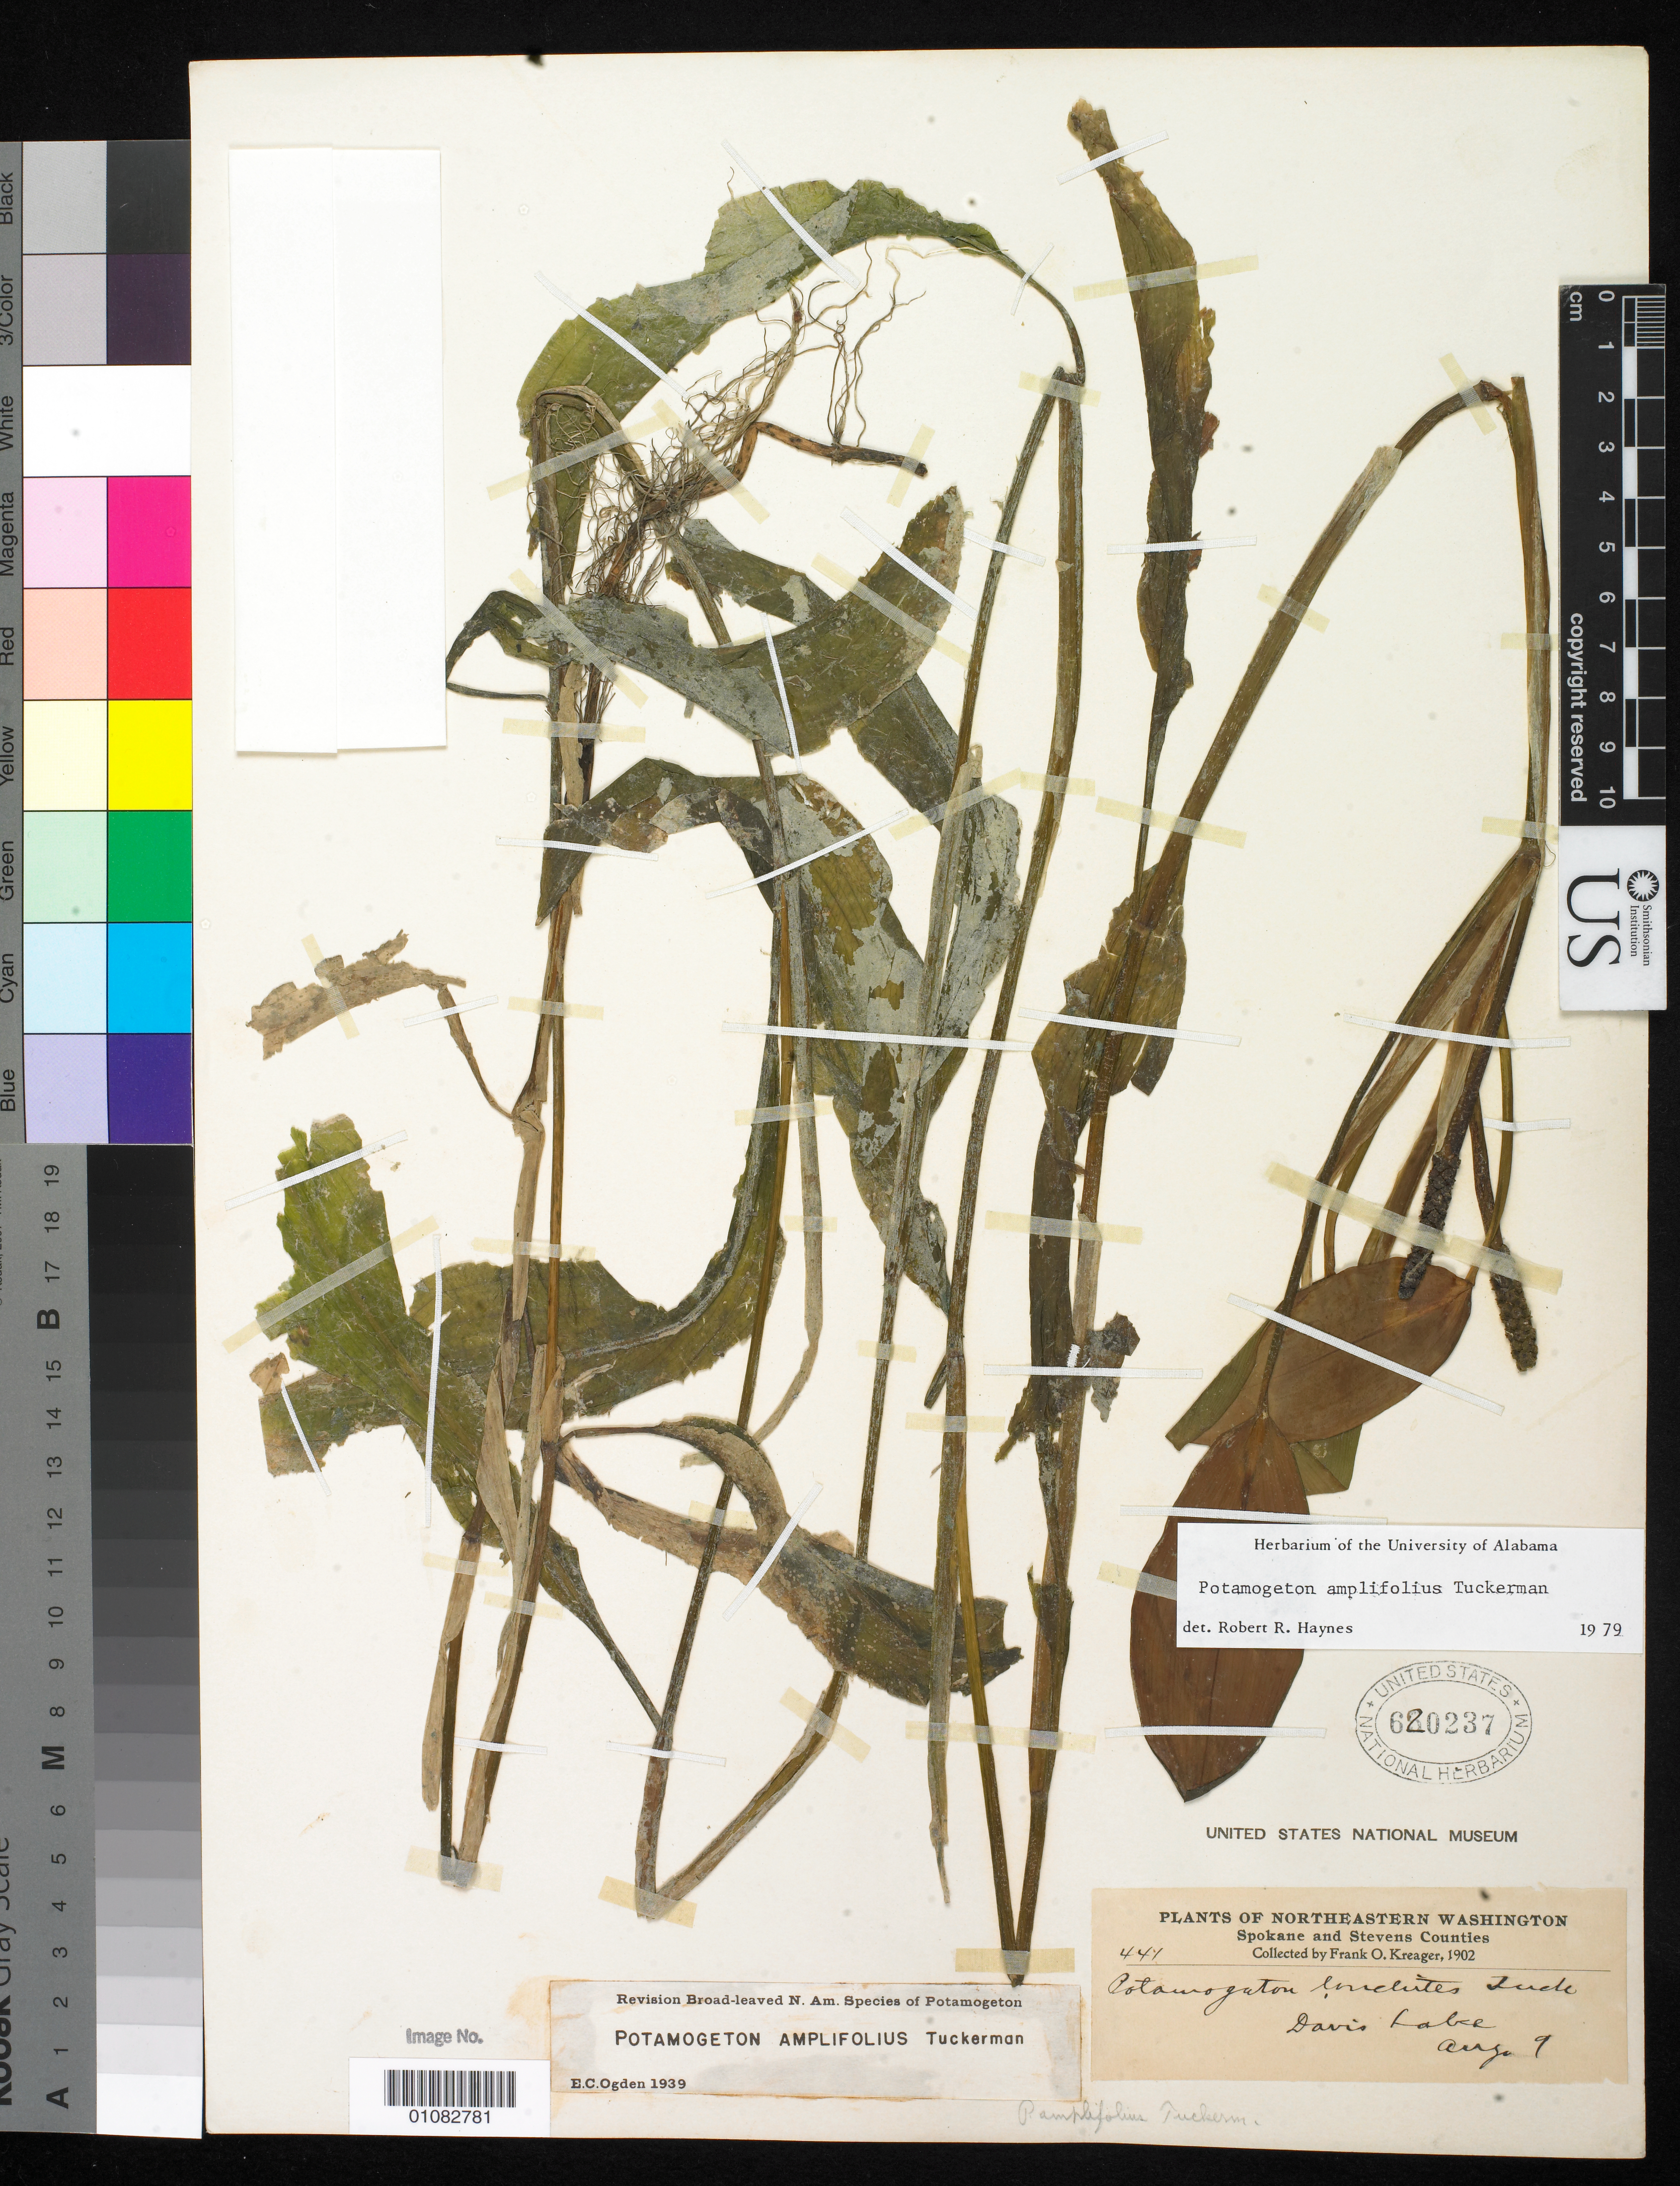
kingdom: Plantae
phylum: Tracheophyta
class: Liliopsida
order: Alismatales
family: Potamogetonaceae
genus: Potamogeton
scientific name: Potamogeton amplifolius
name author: Tuckerm.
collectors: F. Kreager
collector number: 441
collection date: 1902-08-09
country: United States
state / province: Washington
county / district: Spokane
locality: Davis Lake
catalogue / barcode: US 620237